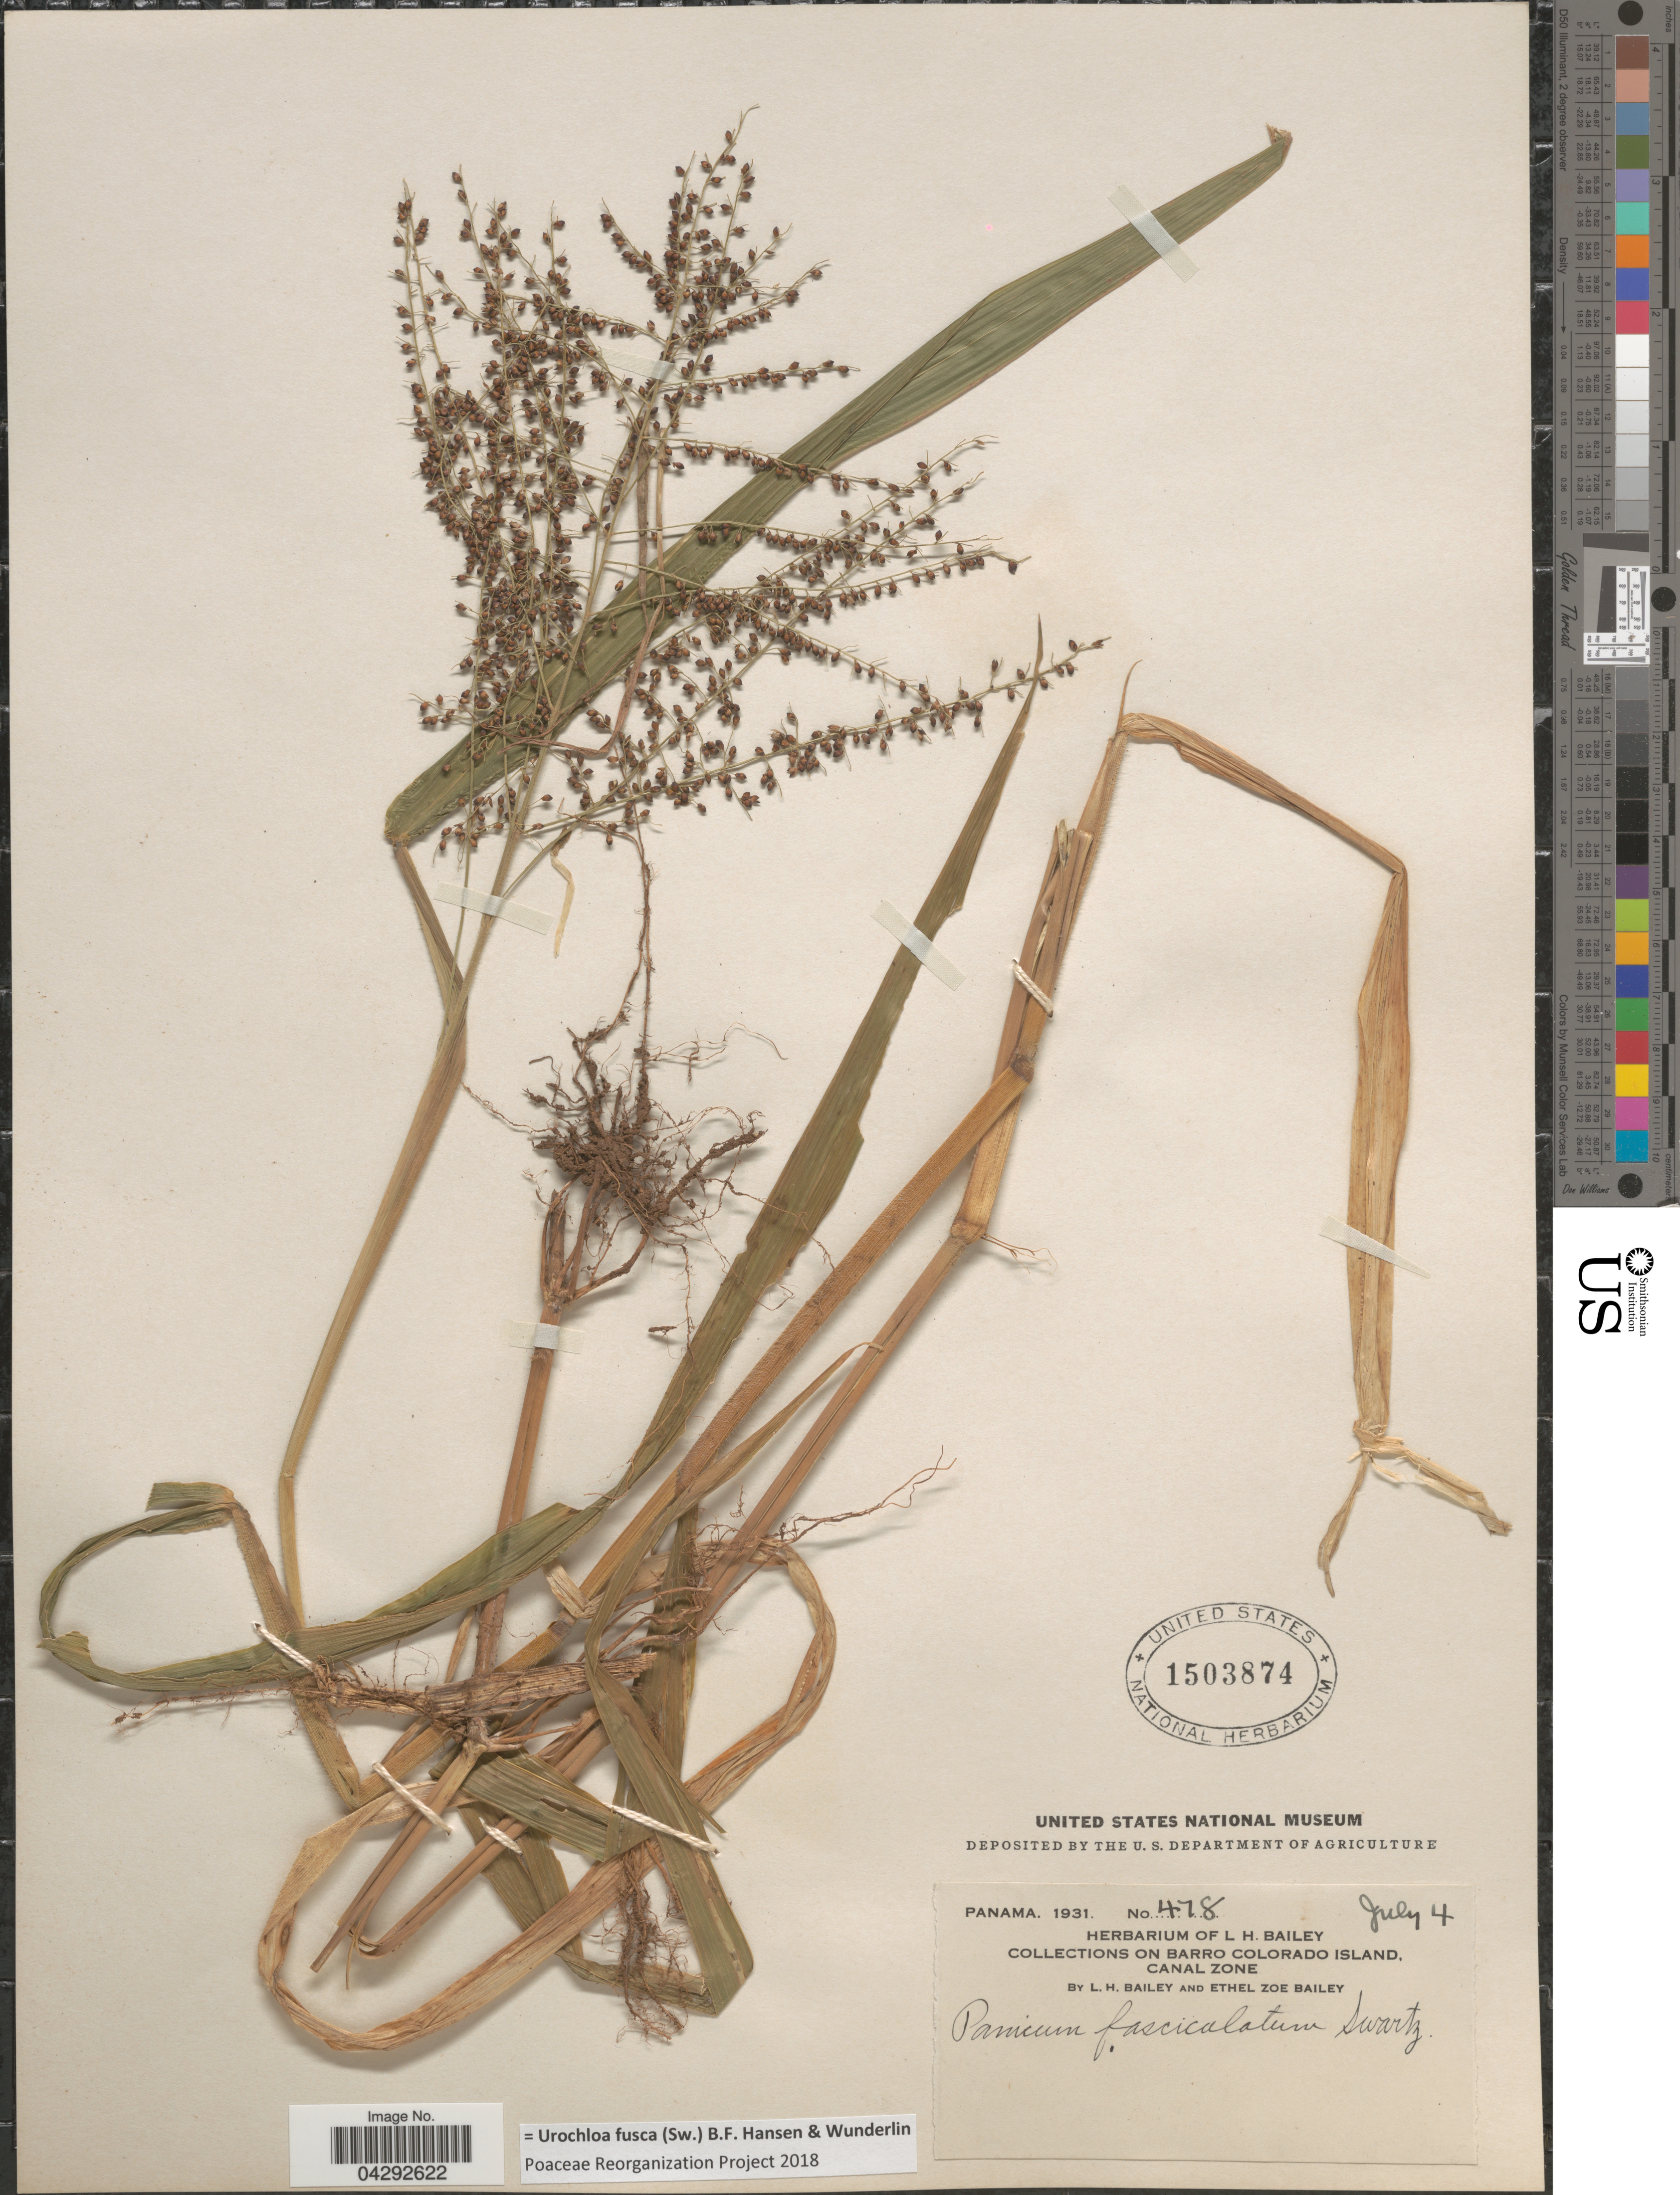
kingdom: Plantae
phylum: Tracheophyta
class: Liliopsida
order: Poales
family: Poaceae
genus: Urochloa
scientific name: Urochloa fusca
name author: (Sw.) B.F. Hansen & Wunderlin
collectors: L. H. Bailey & E. Z. Bailey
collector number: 478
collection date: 1931-07-04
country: Panama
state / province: Colón / Panamá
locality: On Barro Colorado Island, Canal Zone.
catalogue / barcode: US 1503874